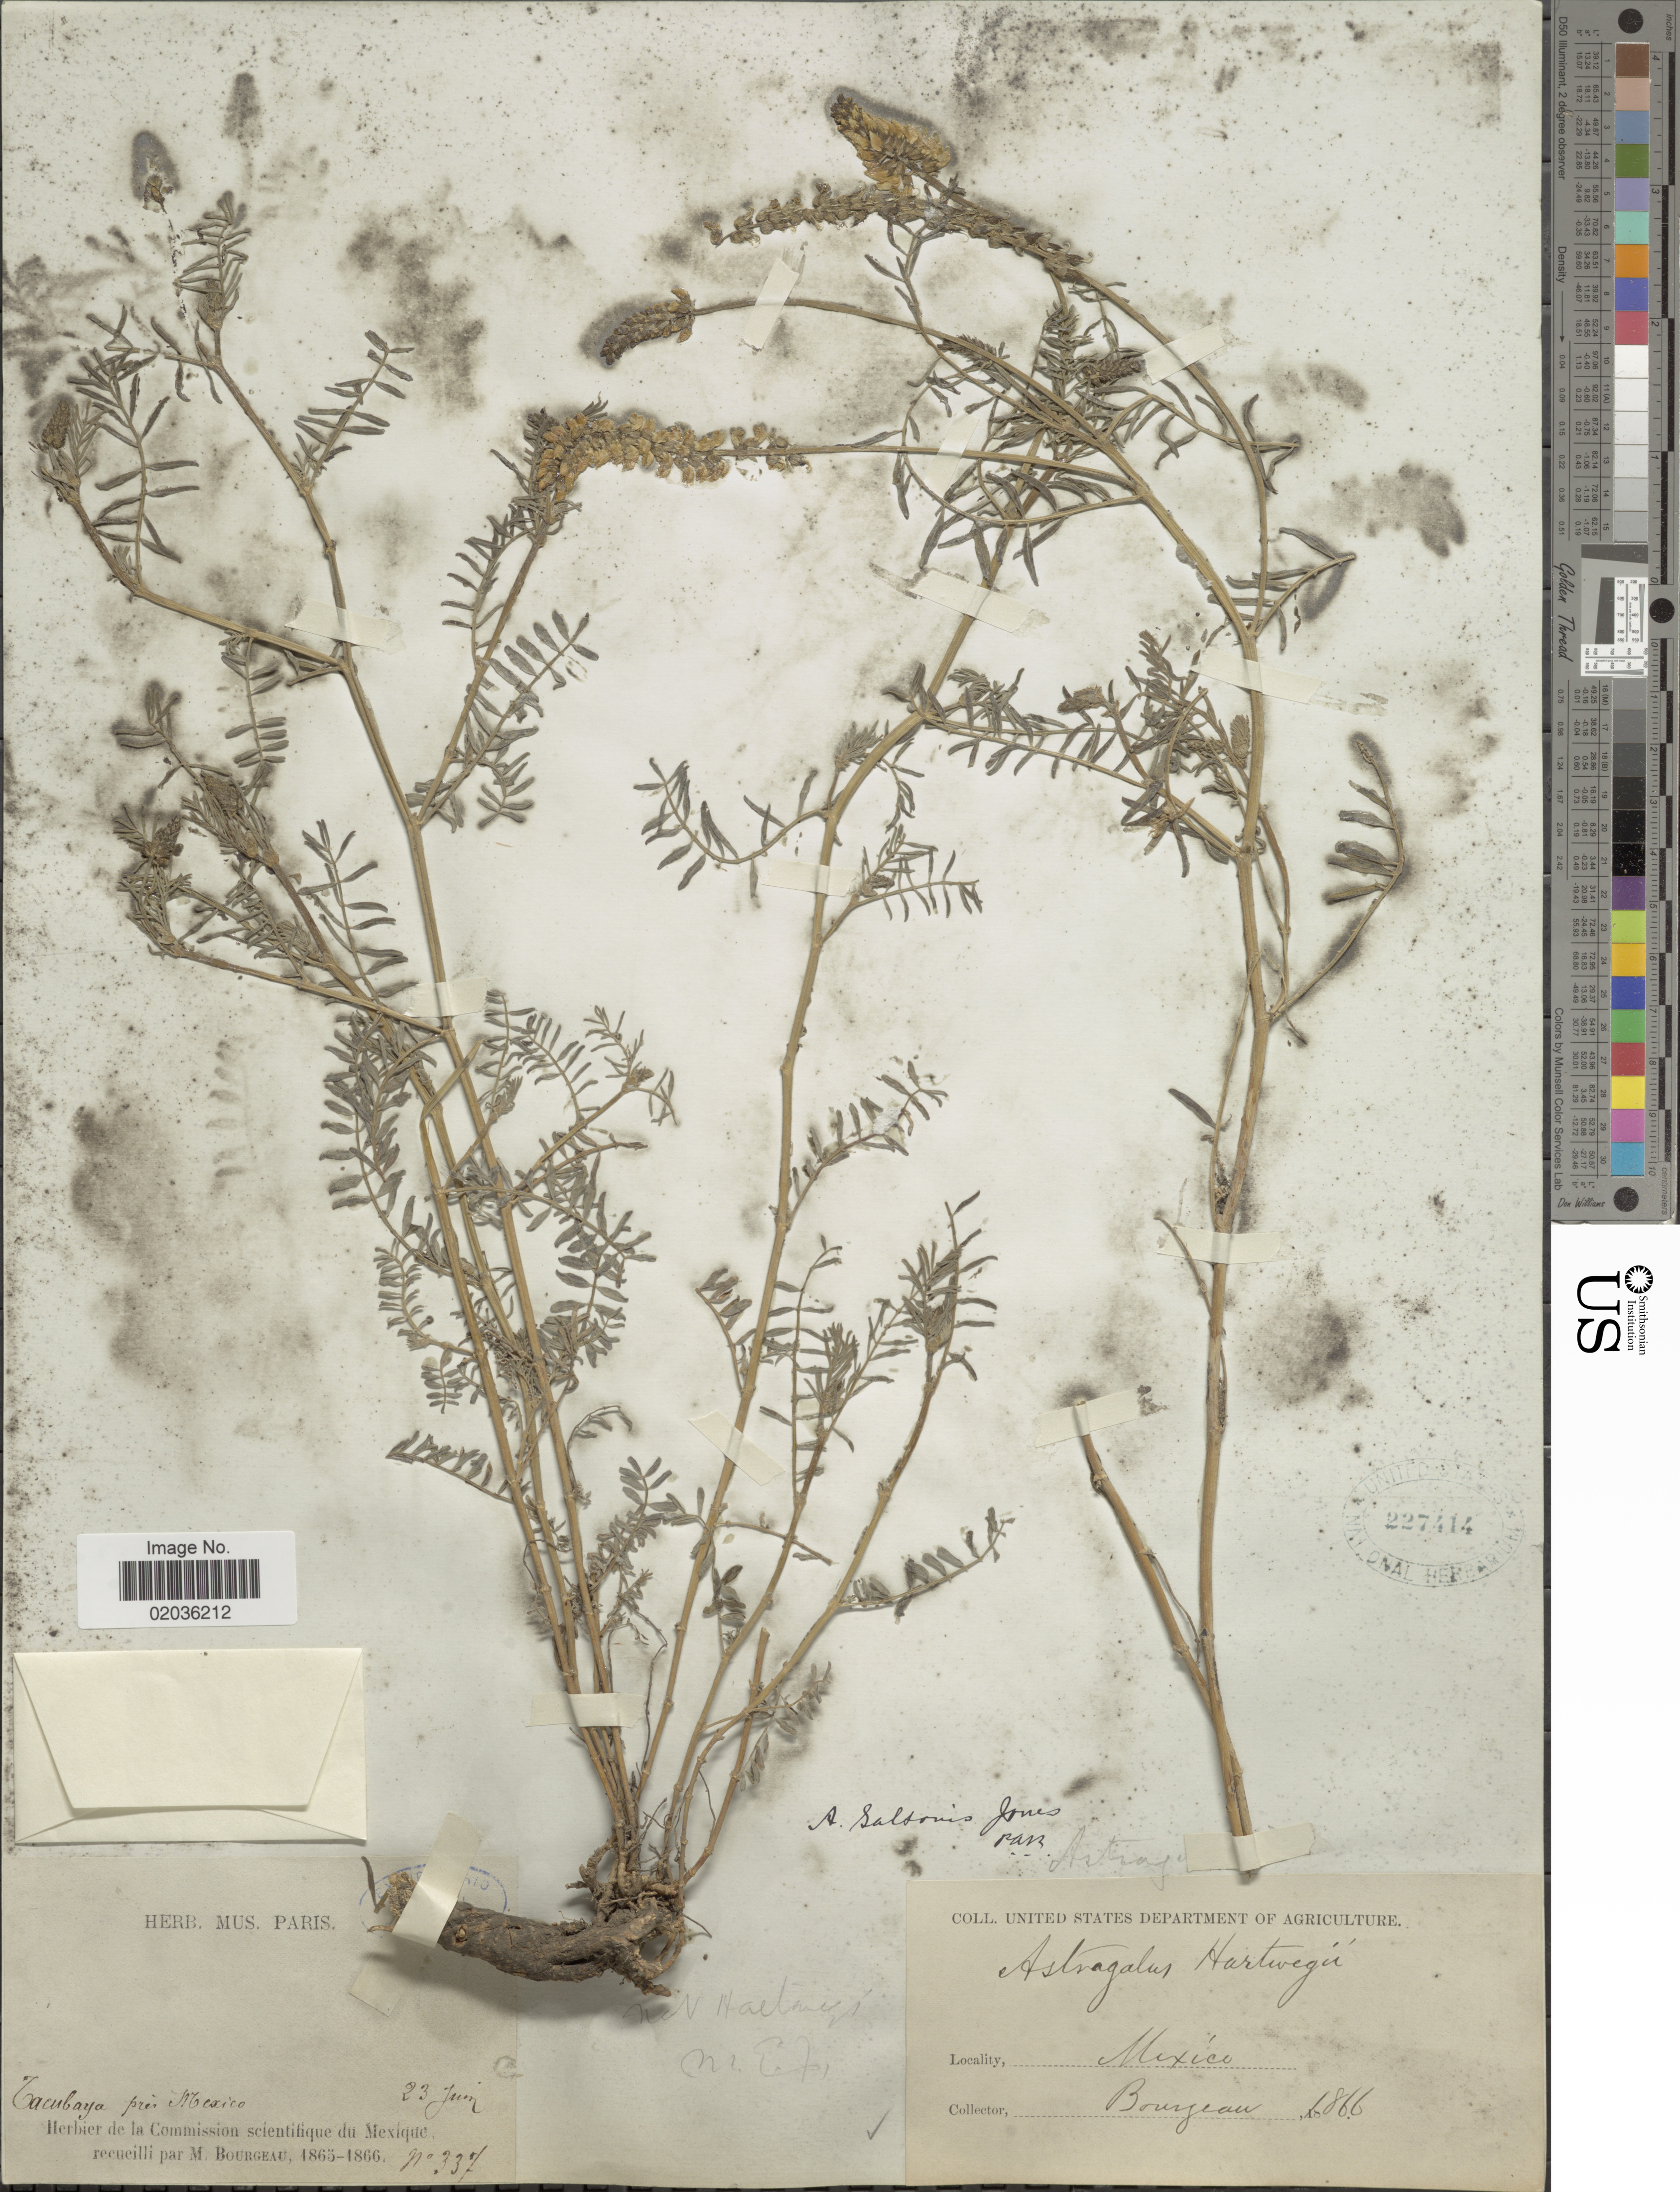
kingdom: Plantae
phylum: Tracheophyta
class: Magnoliopsida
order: Fabales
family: Fabaceae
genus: Astragalus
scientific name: Astragalus micranthus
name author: Desv.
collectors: M. Bourgeau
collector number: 337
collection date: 1866-06-23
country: Mexico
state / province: México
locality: Cacubaya prés Mexico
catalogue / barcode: US 227414